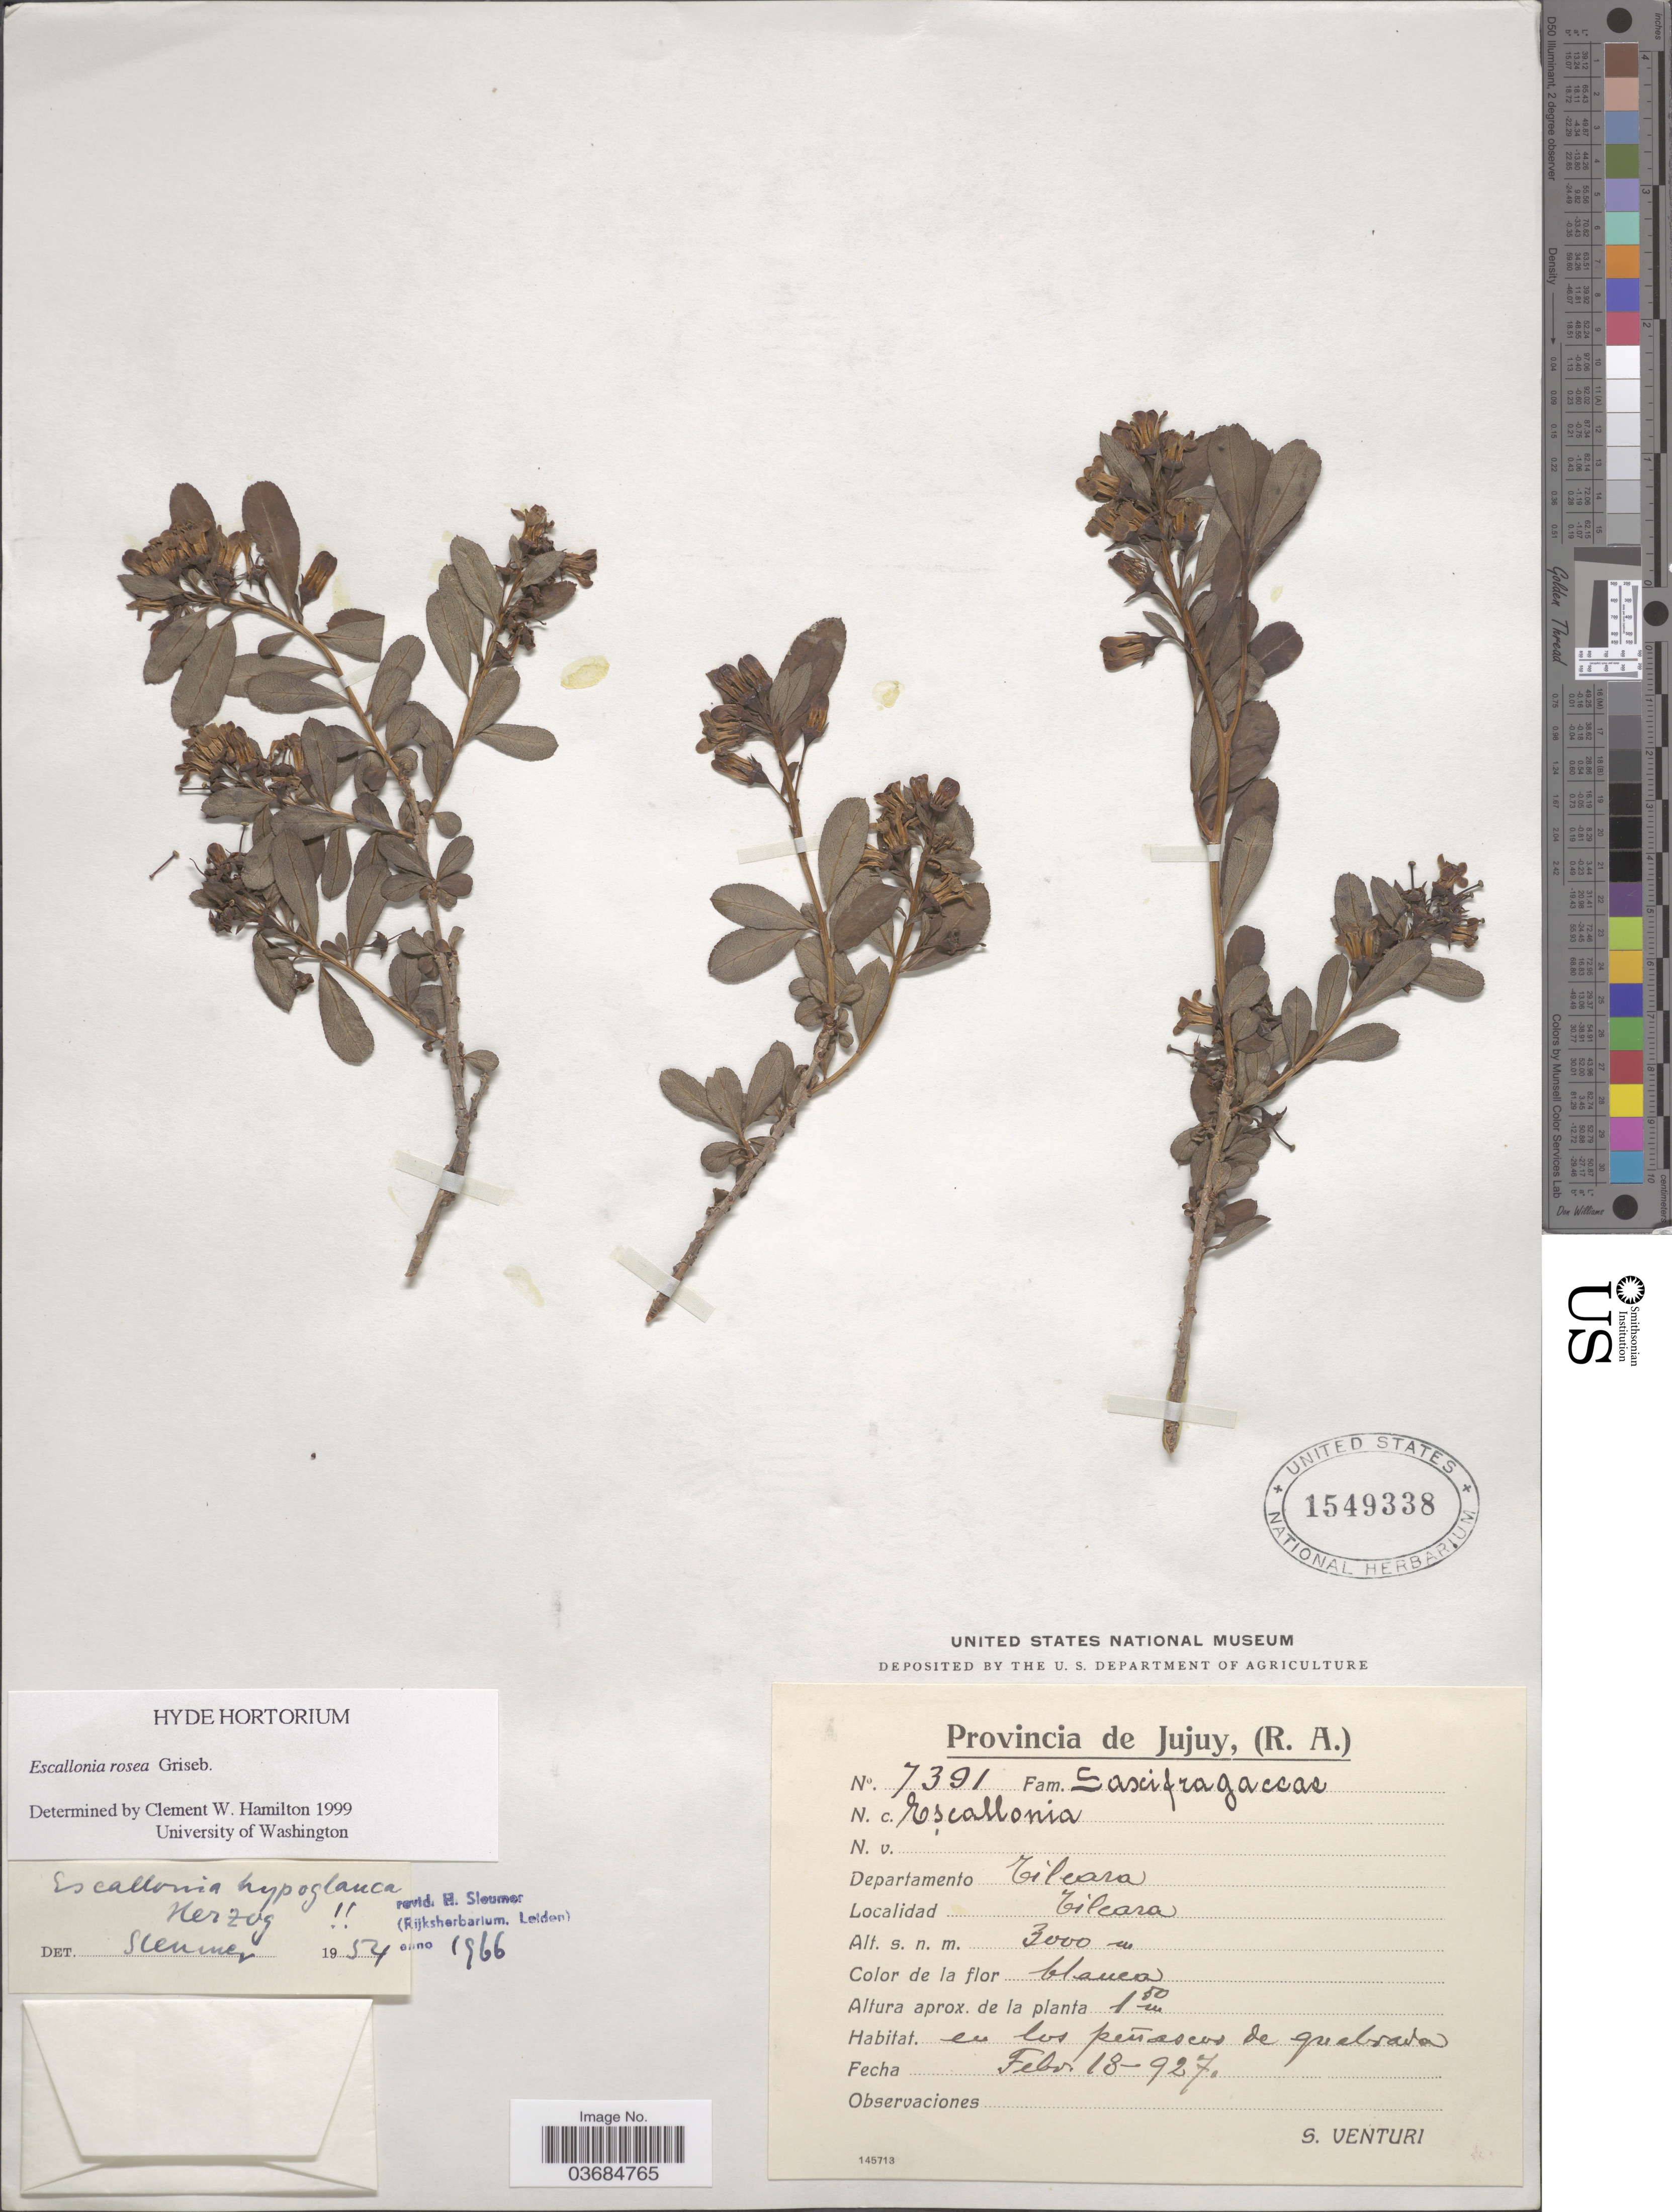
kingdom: Plantae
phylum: Tracheophyta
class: Magnoliopsida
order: Escalloniales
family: Escalloniaceae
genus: Escallonia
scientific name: Escallonia rosea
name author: Griseb.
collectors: S. Venturi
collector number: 7391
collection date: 1927-02-18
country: Argentina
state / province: Jujuy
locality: Departamento Tileara. Tileara.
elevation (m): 3000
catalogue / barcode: US 1549338